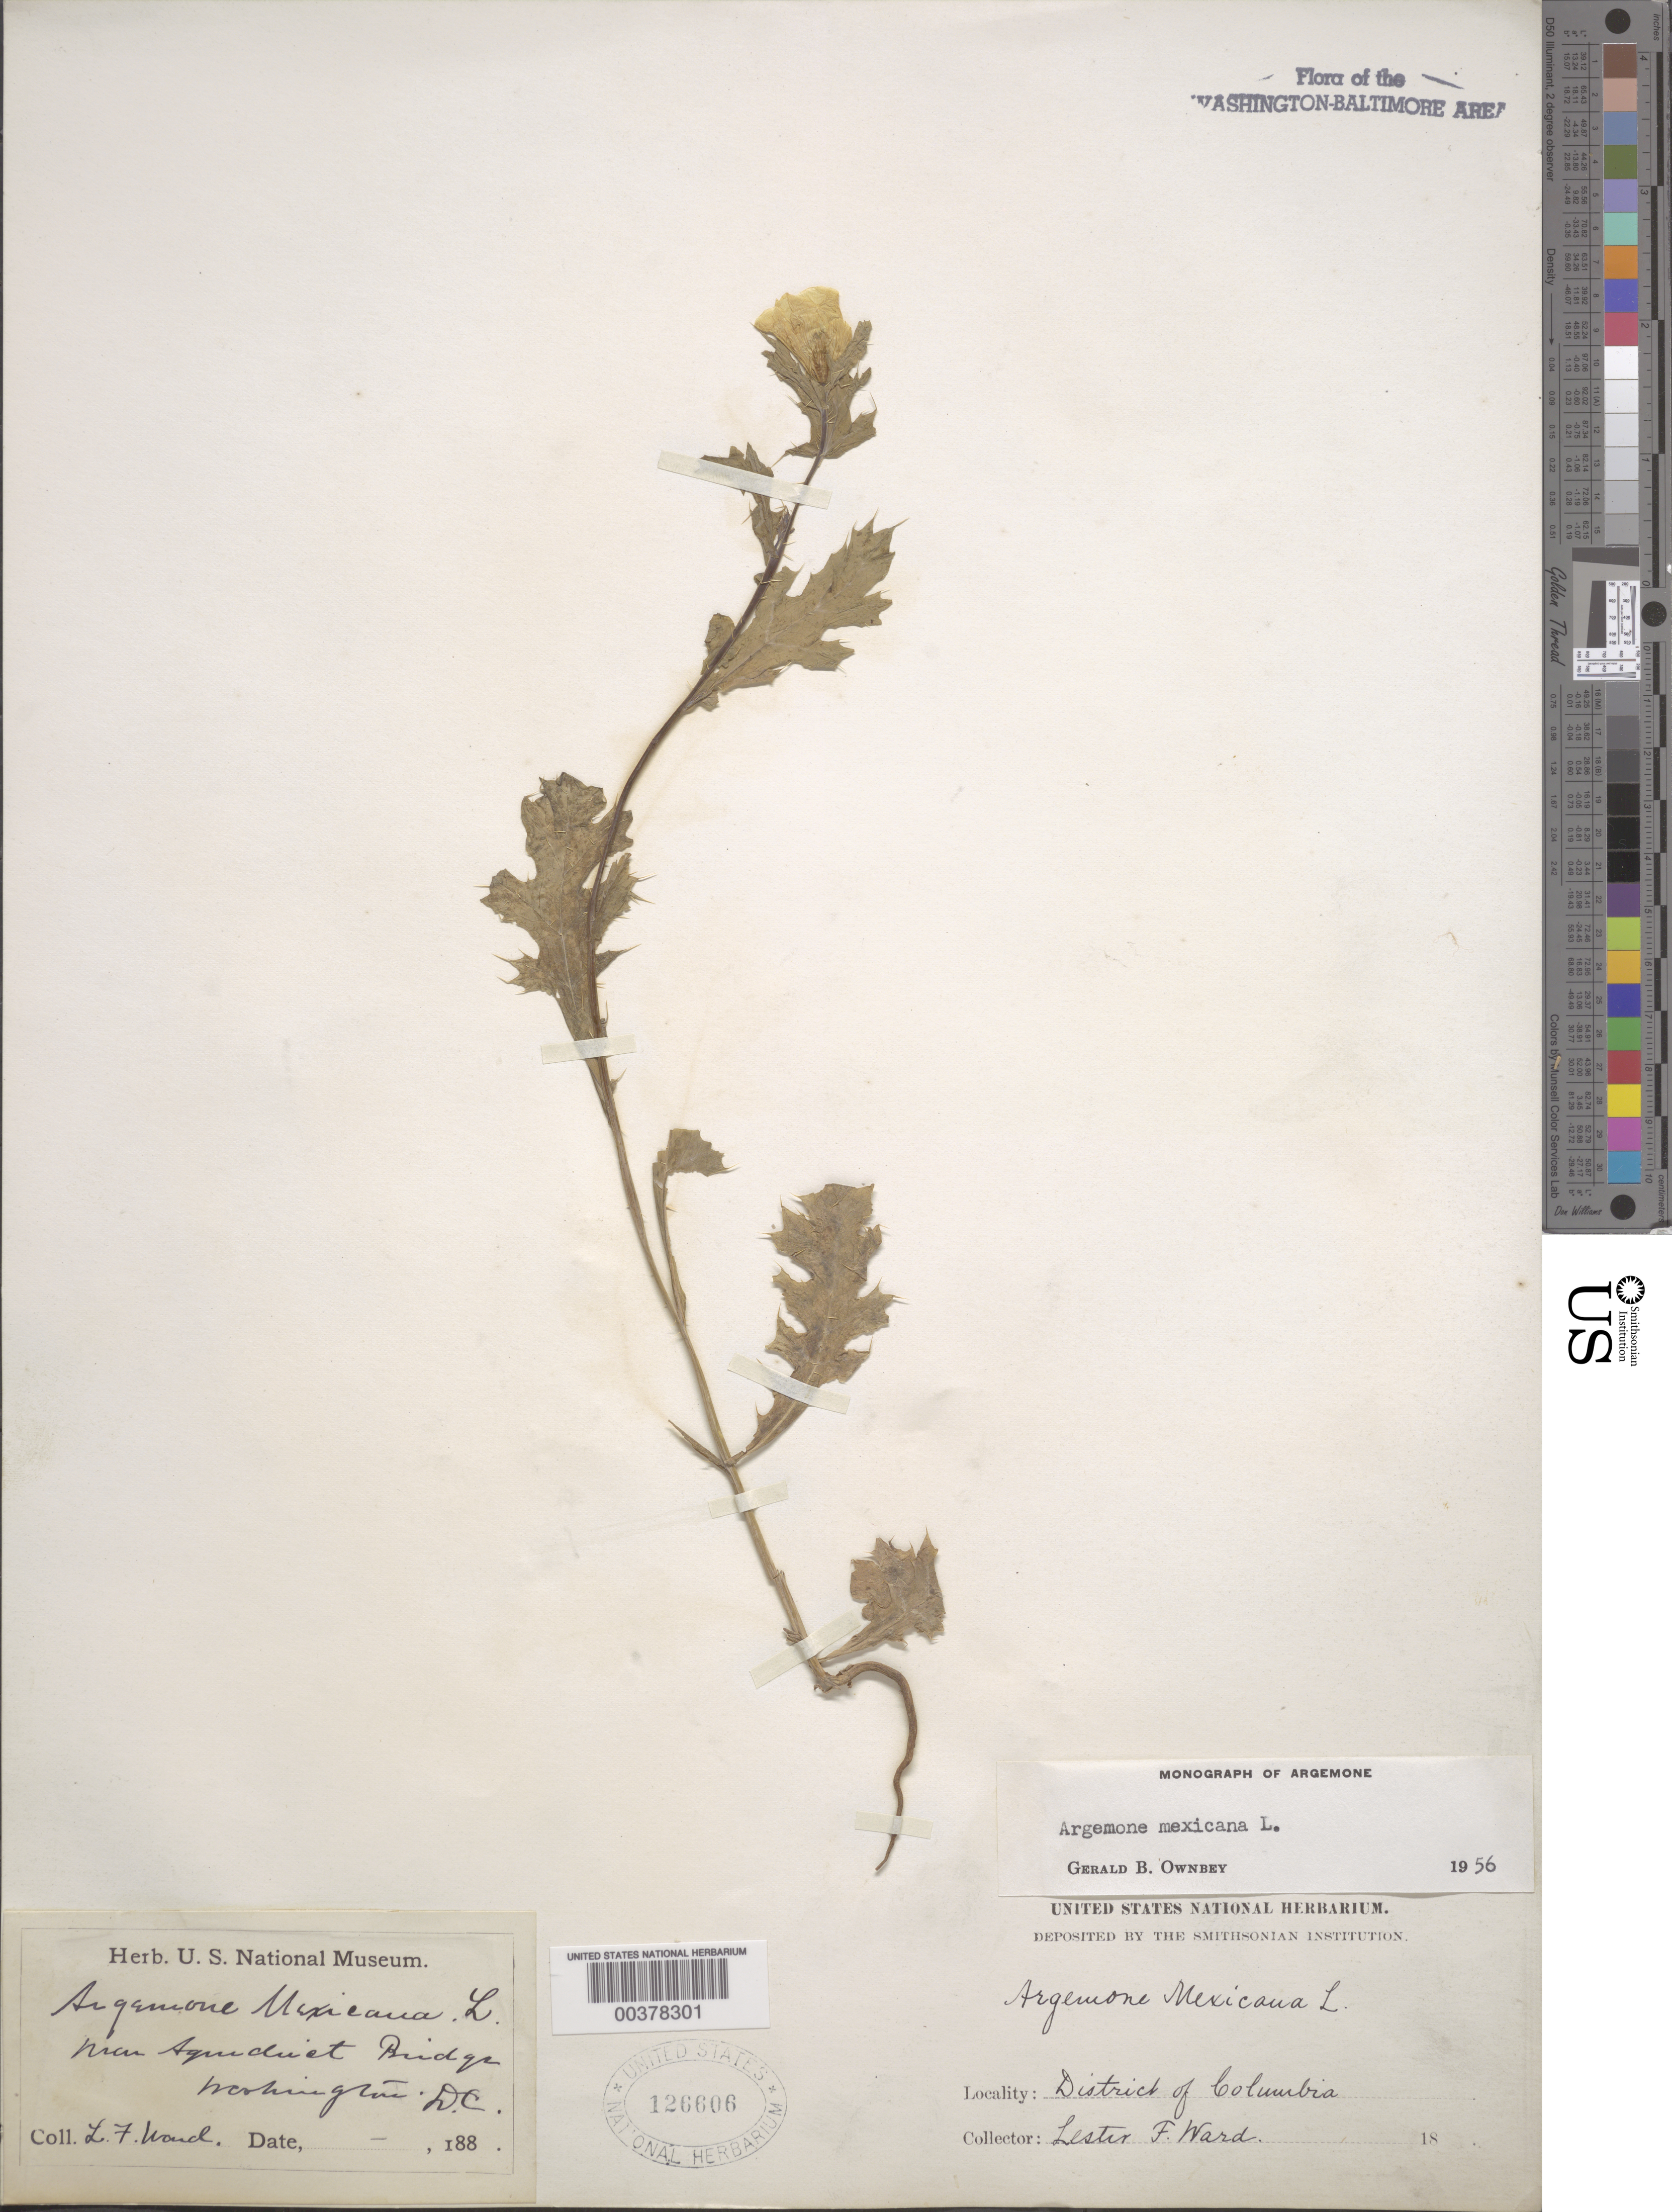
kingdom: Plantae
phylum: Tracheophyta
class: Magnoliopsida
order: Ranunculales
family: Papaveraceae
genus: Argemone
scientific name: Argemone mexicana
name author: L.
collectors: L. F. Ward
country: United States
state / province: Virginia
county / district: Fairfax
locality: Aqueduct Bridge vicinity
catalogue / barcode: US 126606